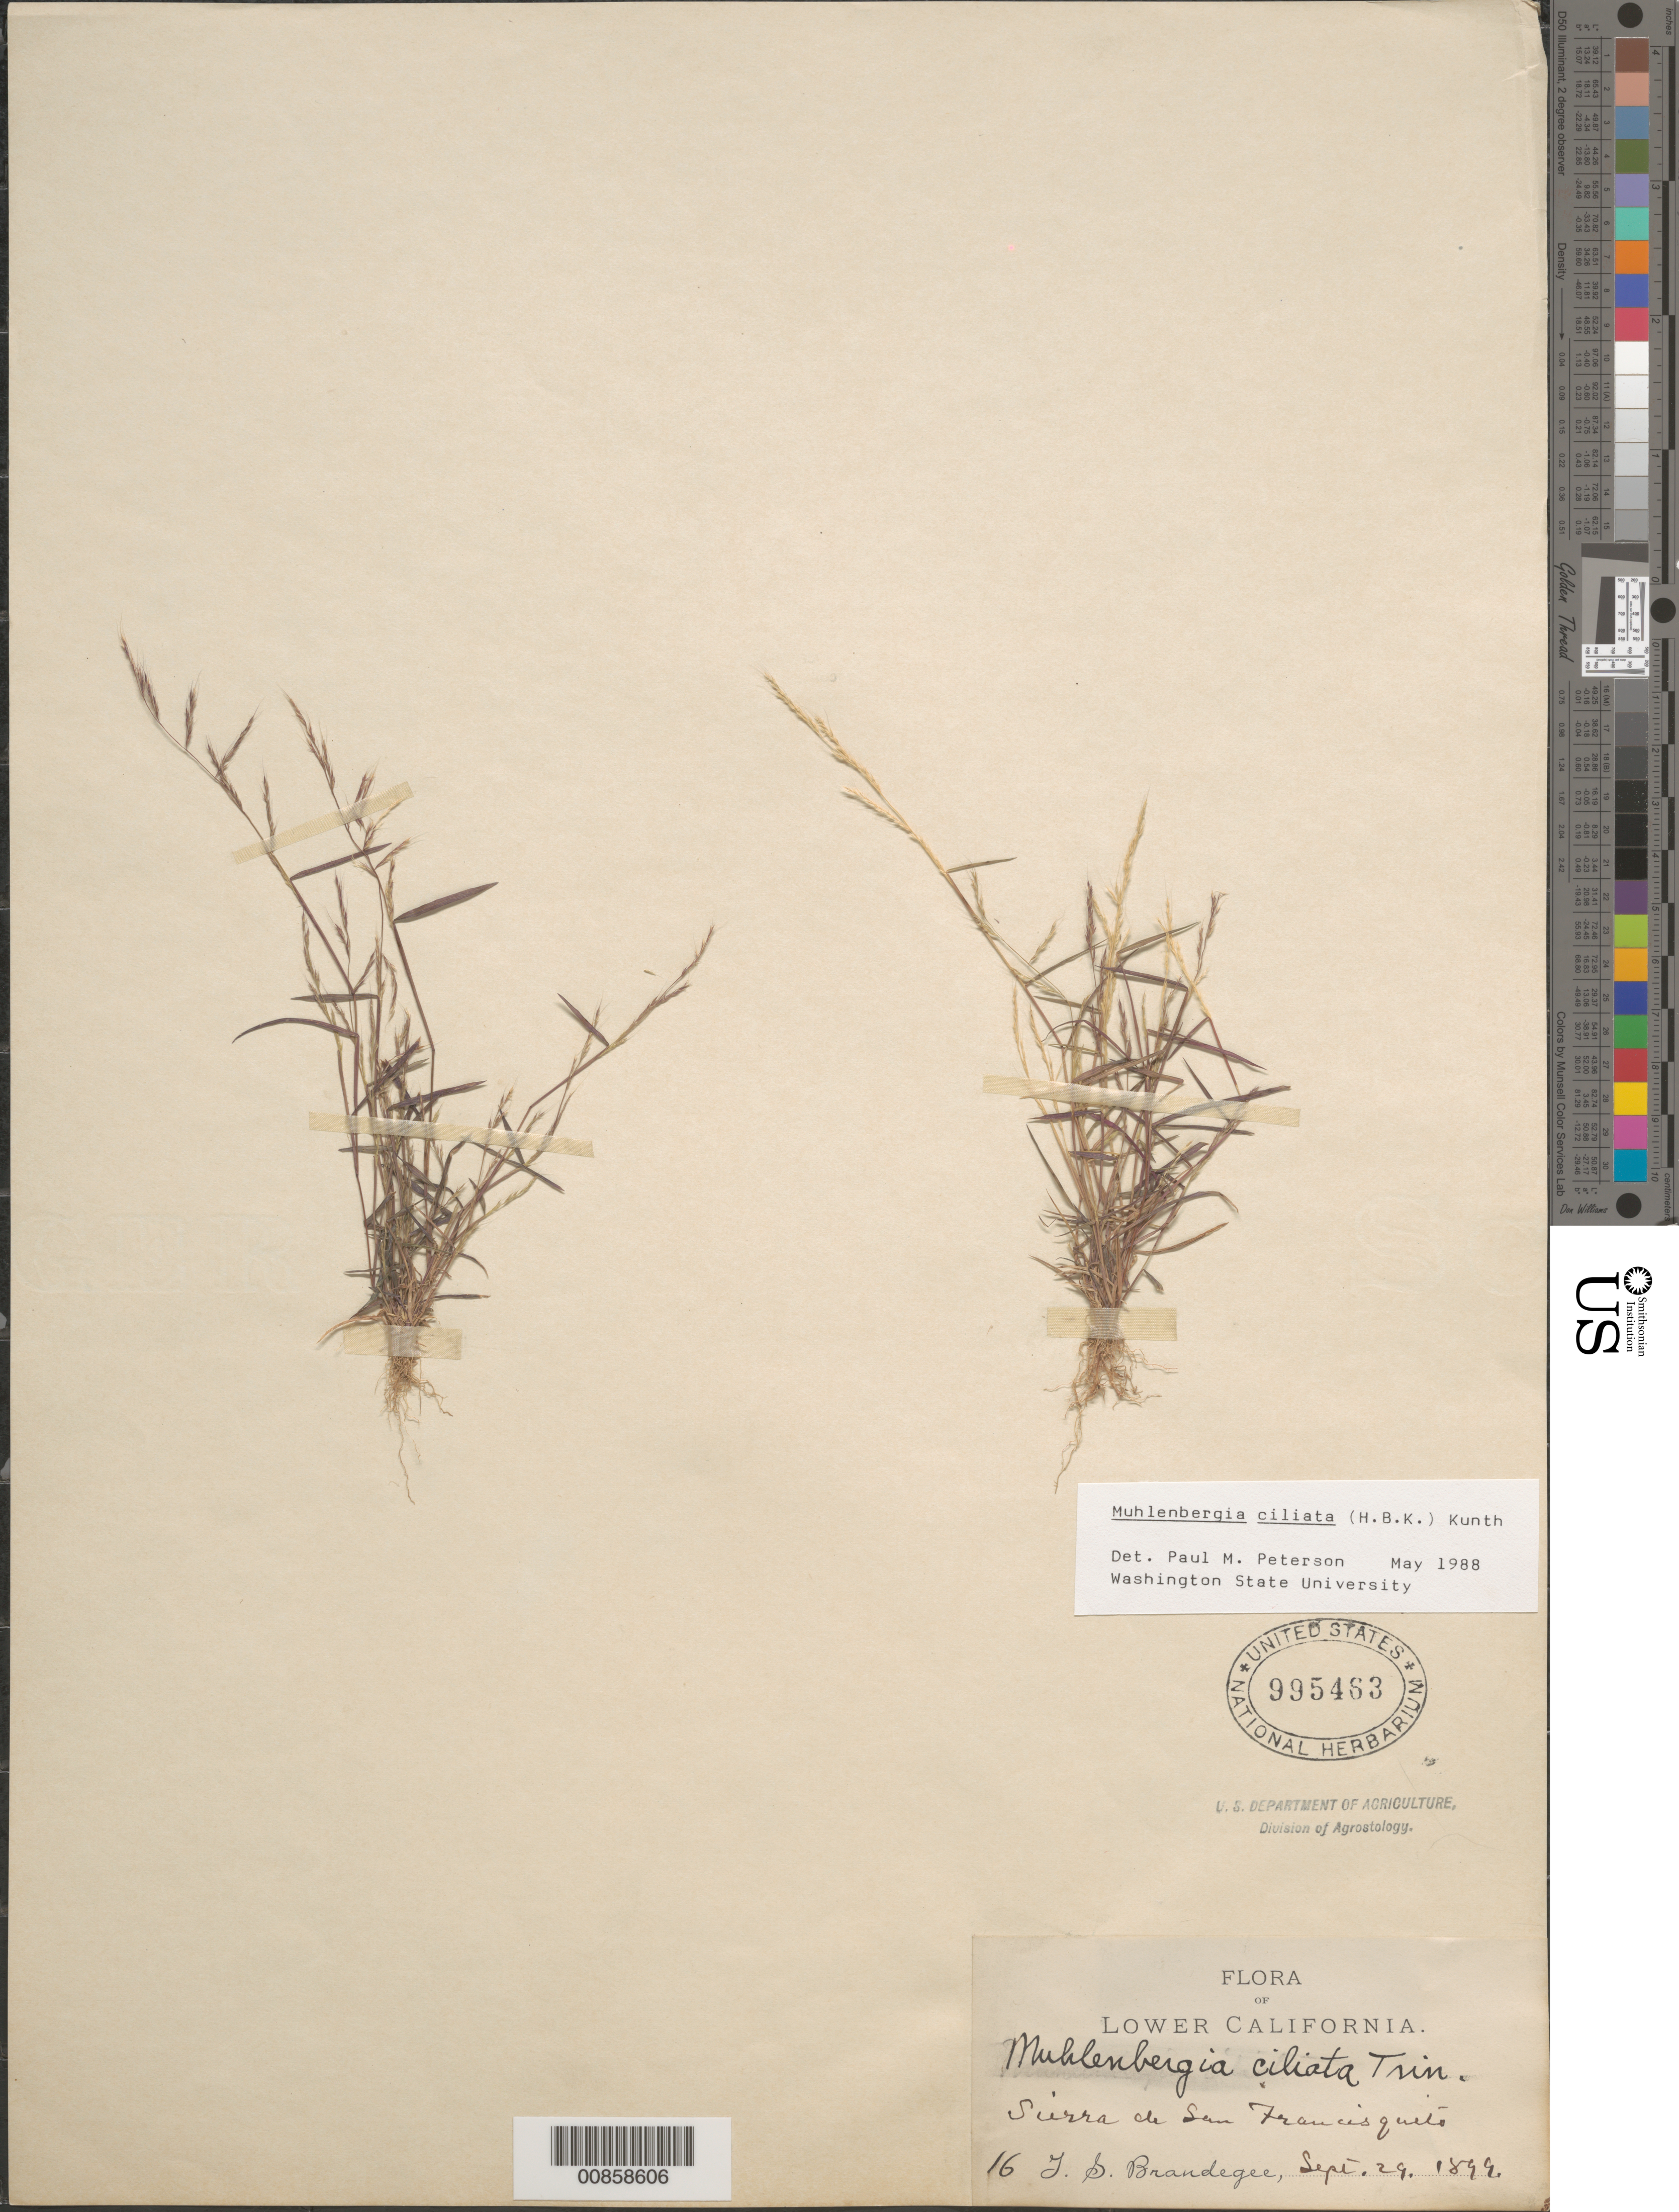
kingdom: Plantae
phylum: Tracheophyta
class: Liliopsida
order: Poales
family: Poaceae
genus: Muhlenbergia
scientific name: Muhlenbergia ciliata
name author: (Kunth) Trin.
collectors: T. S. Brandegee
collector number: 16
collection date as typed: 29 Sep 1899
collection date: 1899-09-29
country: Mexico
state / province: Baja California Sur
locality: Sierra de San Francisquito, B.C.S.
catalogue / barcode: US 995463